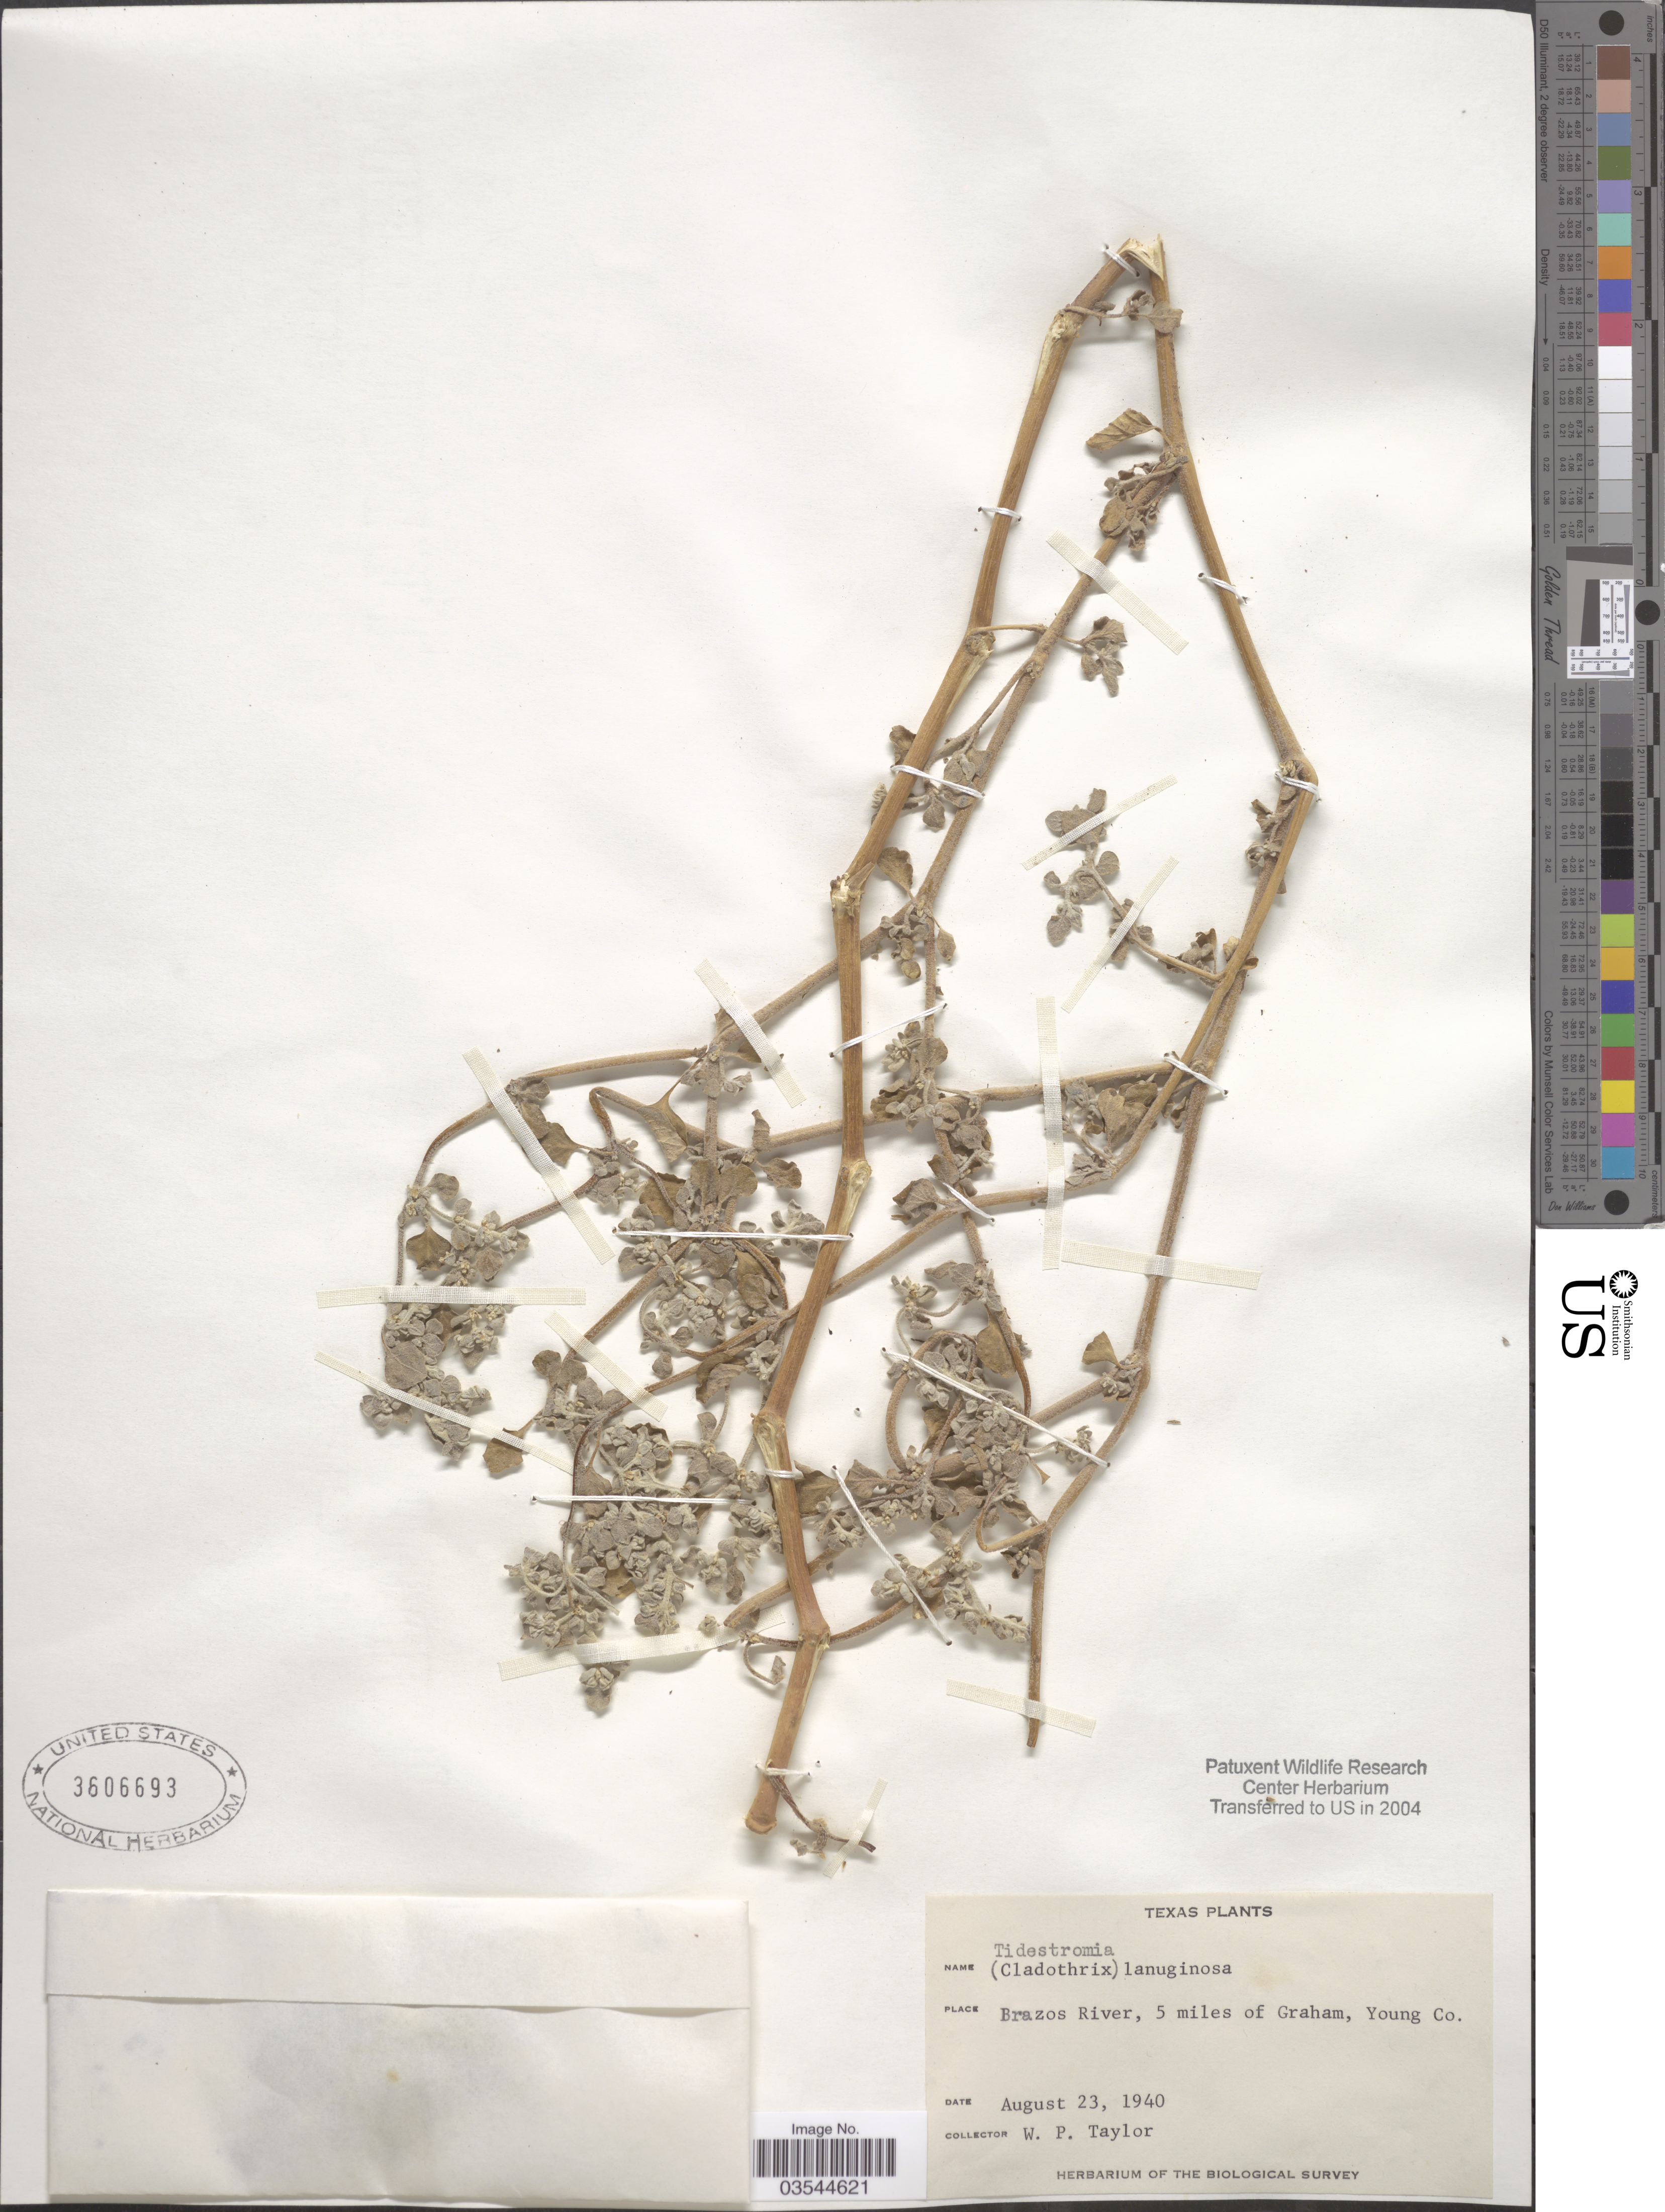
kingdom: Plantae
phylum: Tracheophyta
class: Magnoliopsida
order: Caryophyllales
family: Amaranthaceae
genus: Tidestromia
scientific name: Tidestromia lanuginosa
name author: (Nutt.) Standl.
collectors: W. P. Taylor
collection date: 1940-08-23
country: United States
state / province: Texas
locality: Brazos River, 5 miles of Graham, Young Co.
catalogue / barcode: US 3606693